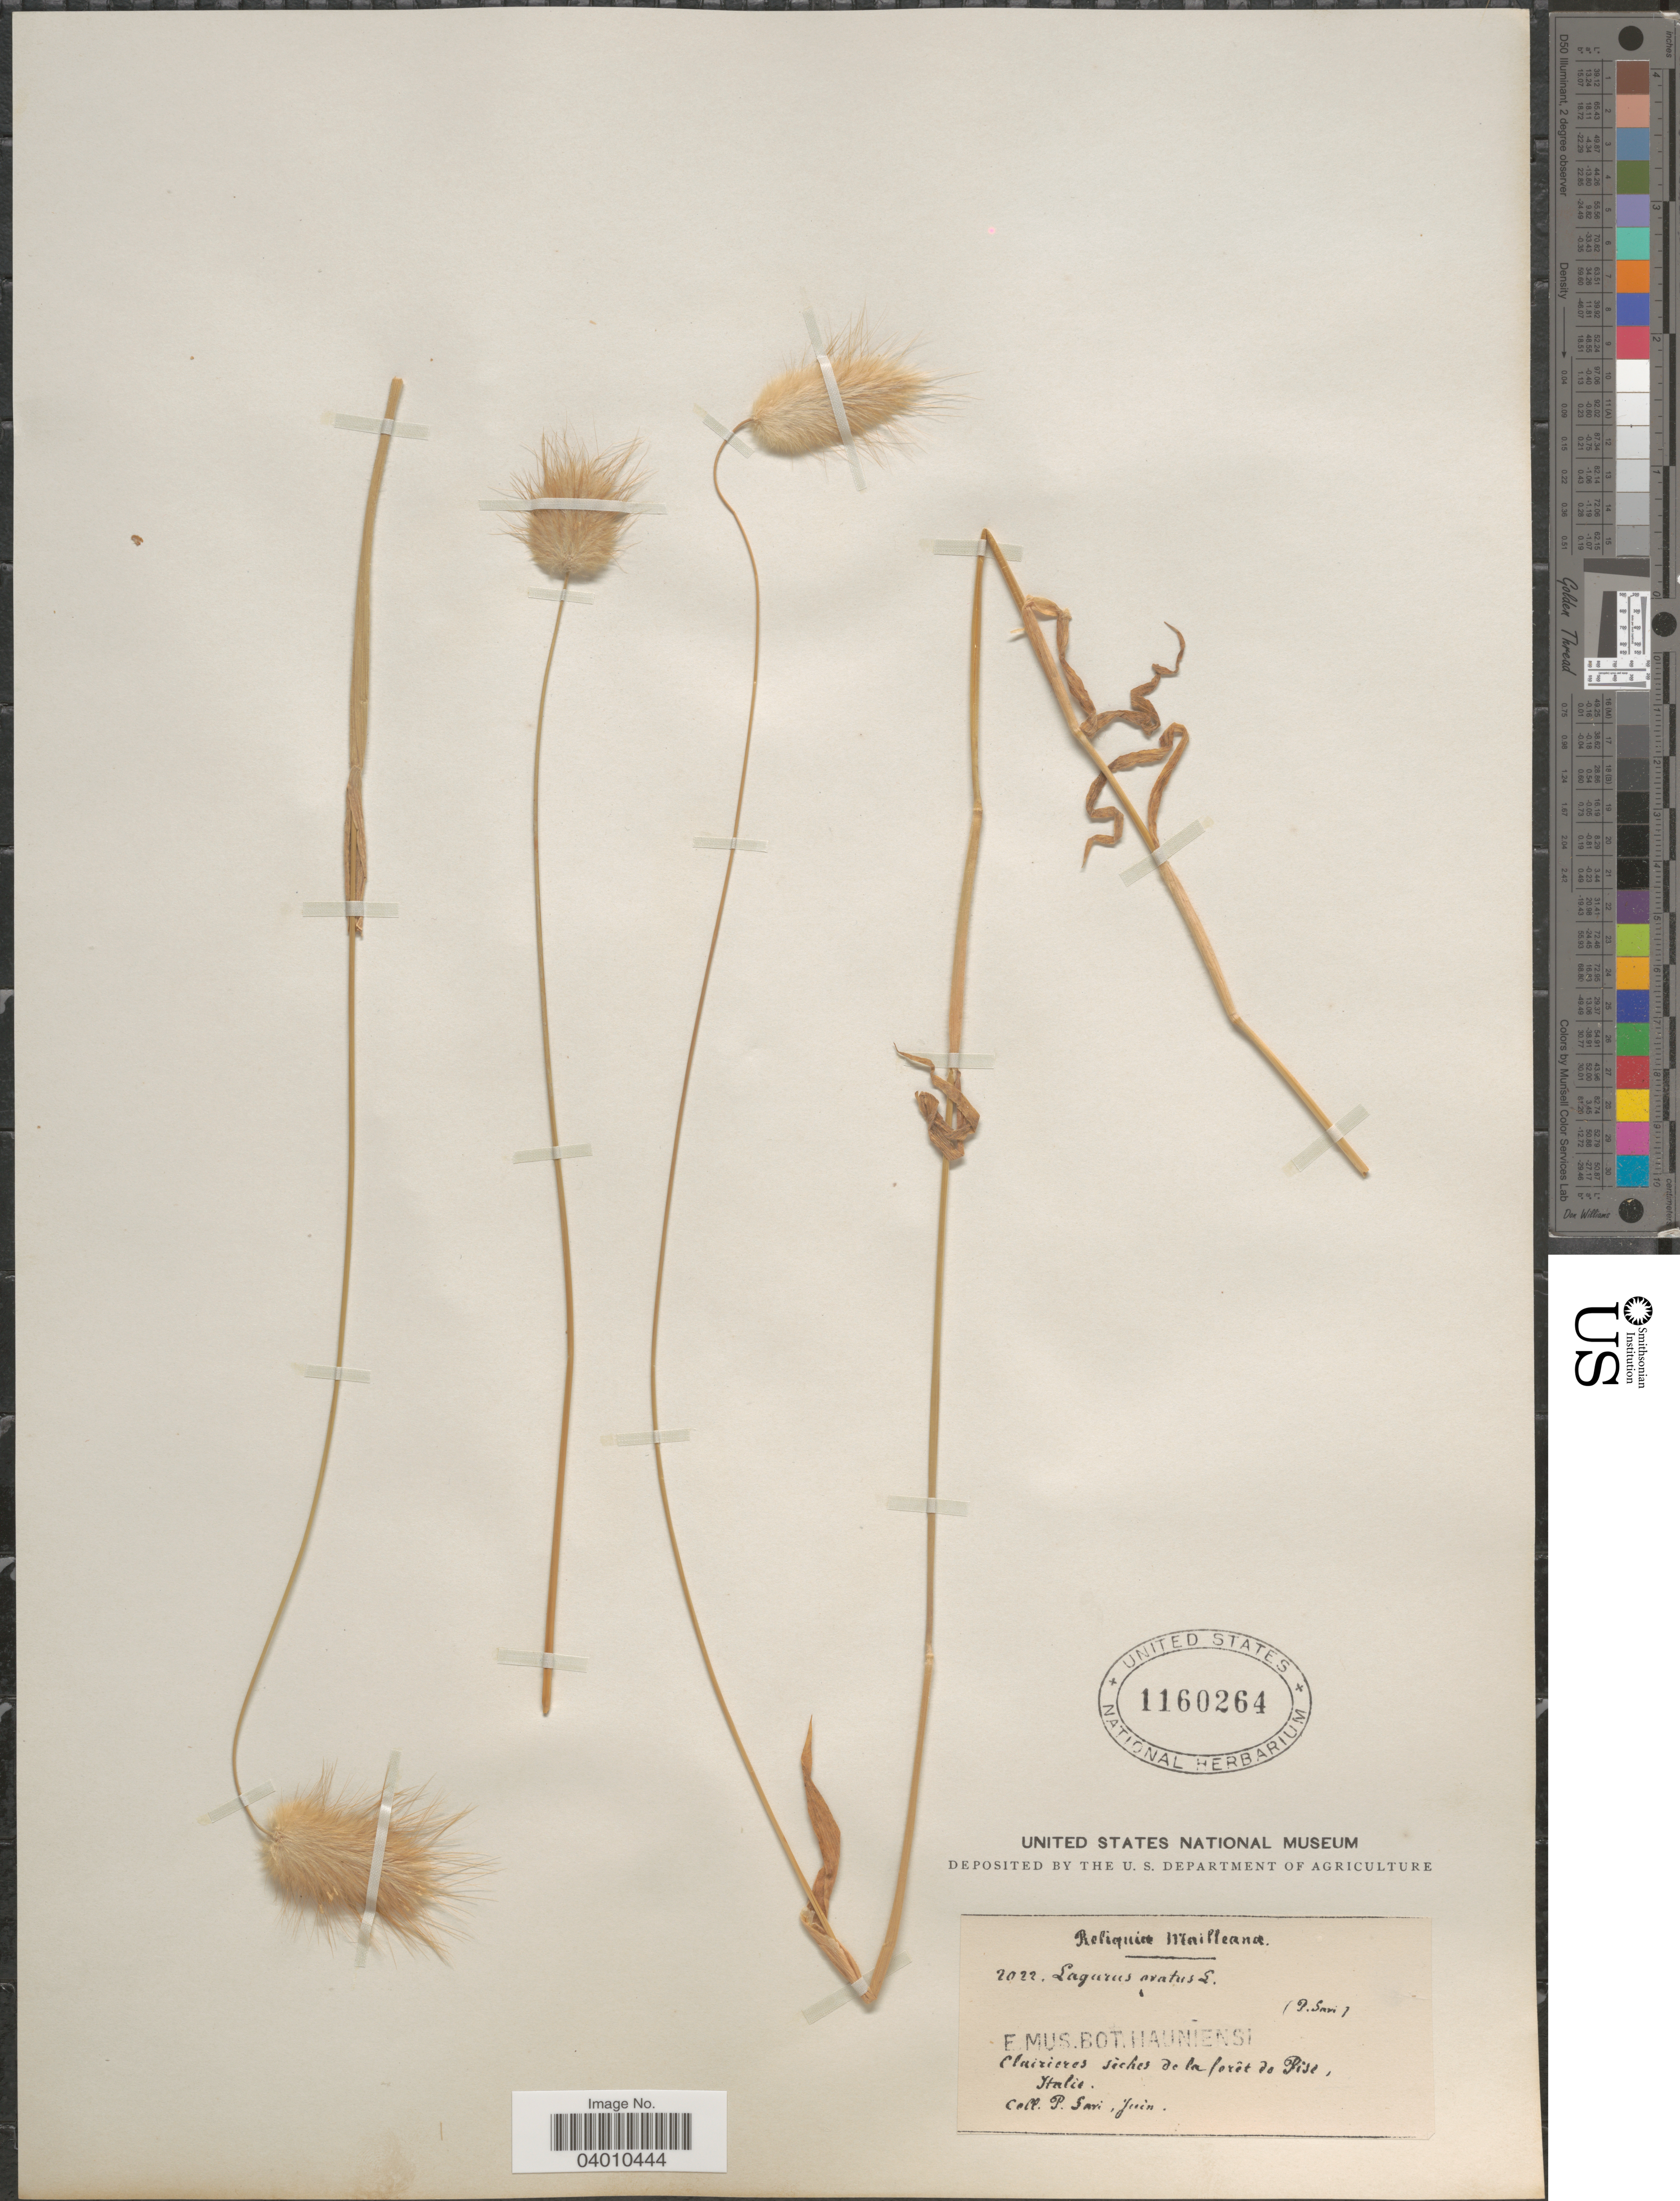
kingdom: Plantae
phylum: Tracheophyta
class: Liliopsida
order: Poales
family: Poaceae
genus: Lagurus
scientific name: Lagurus ovatus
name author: L.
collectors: P. Savi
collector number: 2022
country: Italy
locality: Clairieres siches de la forêt do Pise.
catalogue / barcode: US 1160264